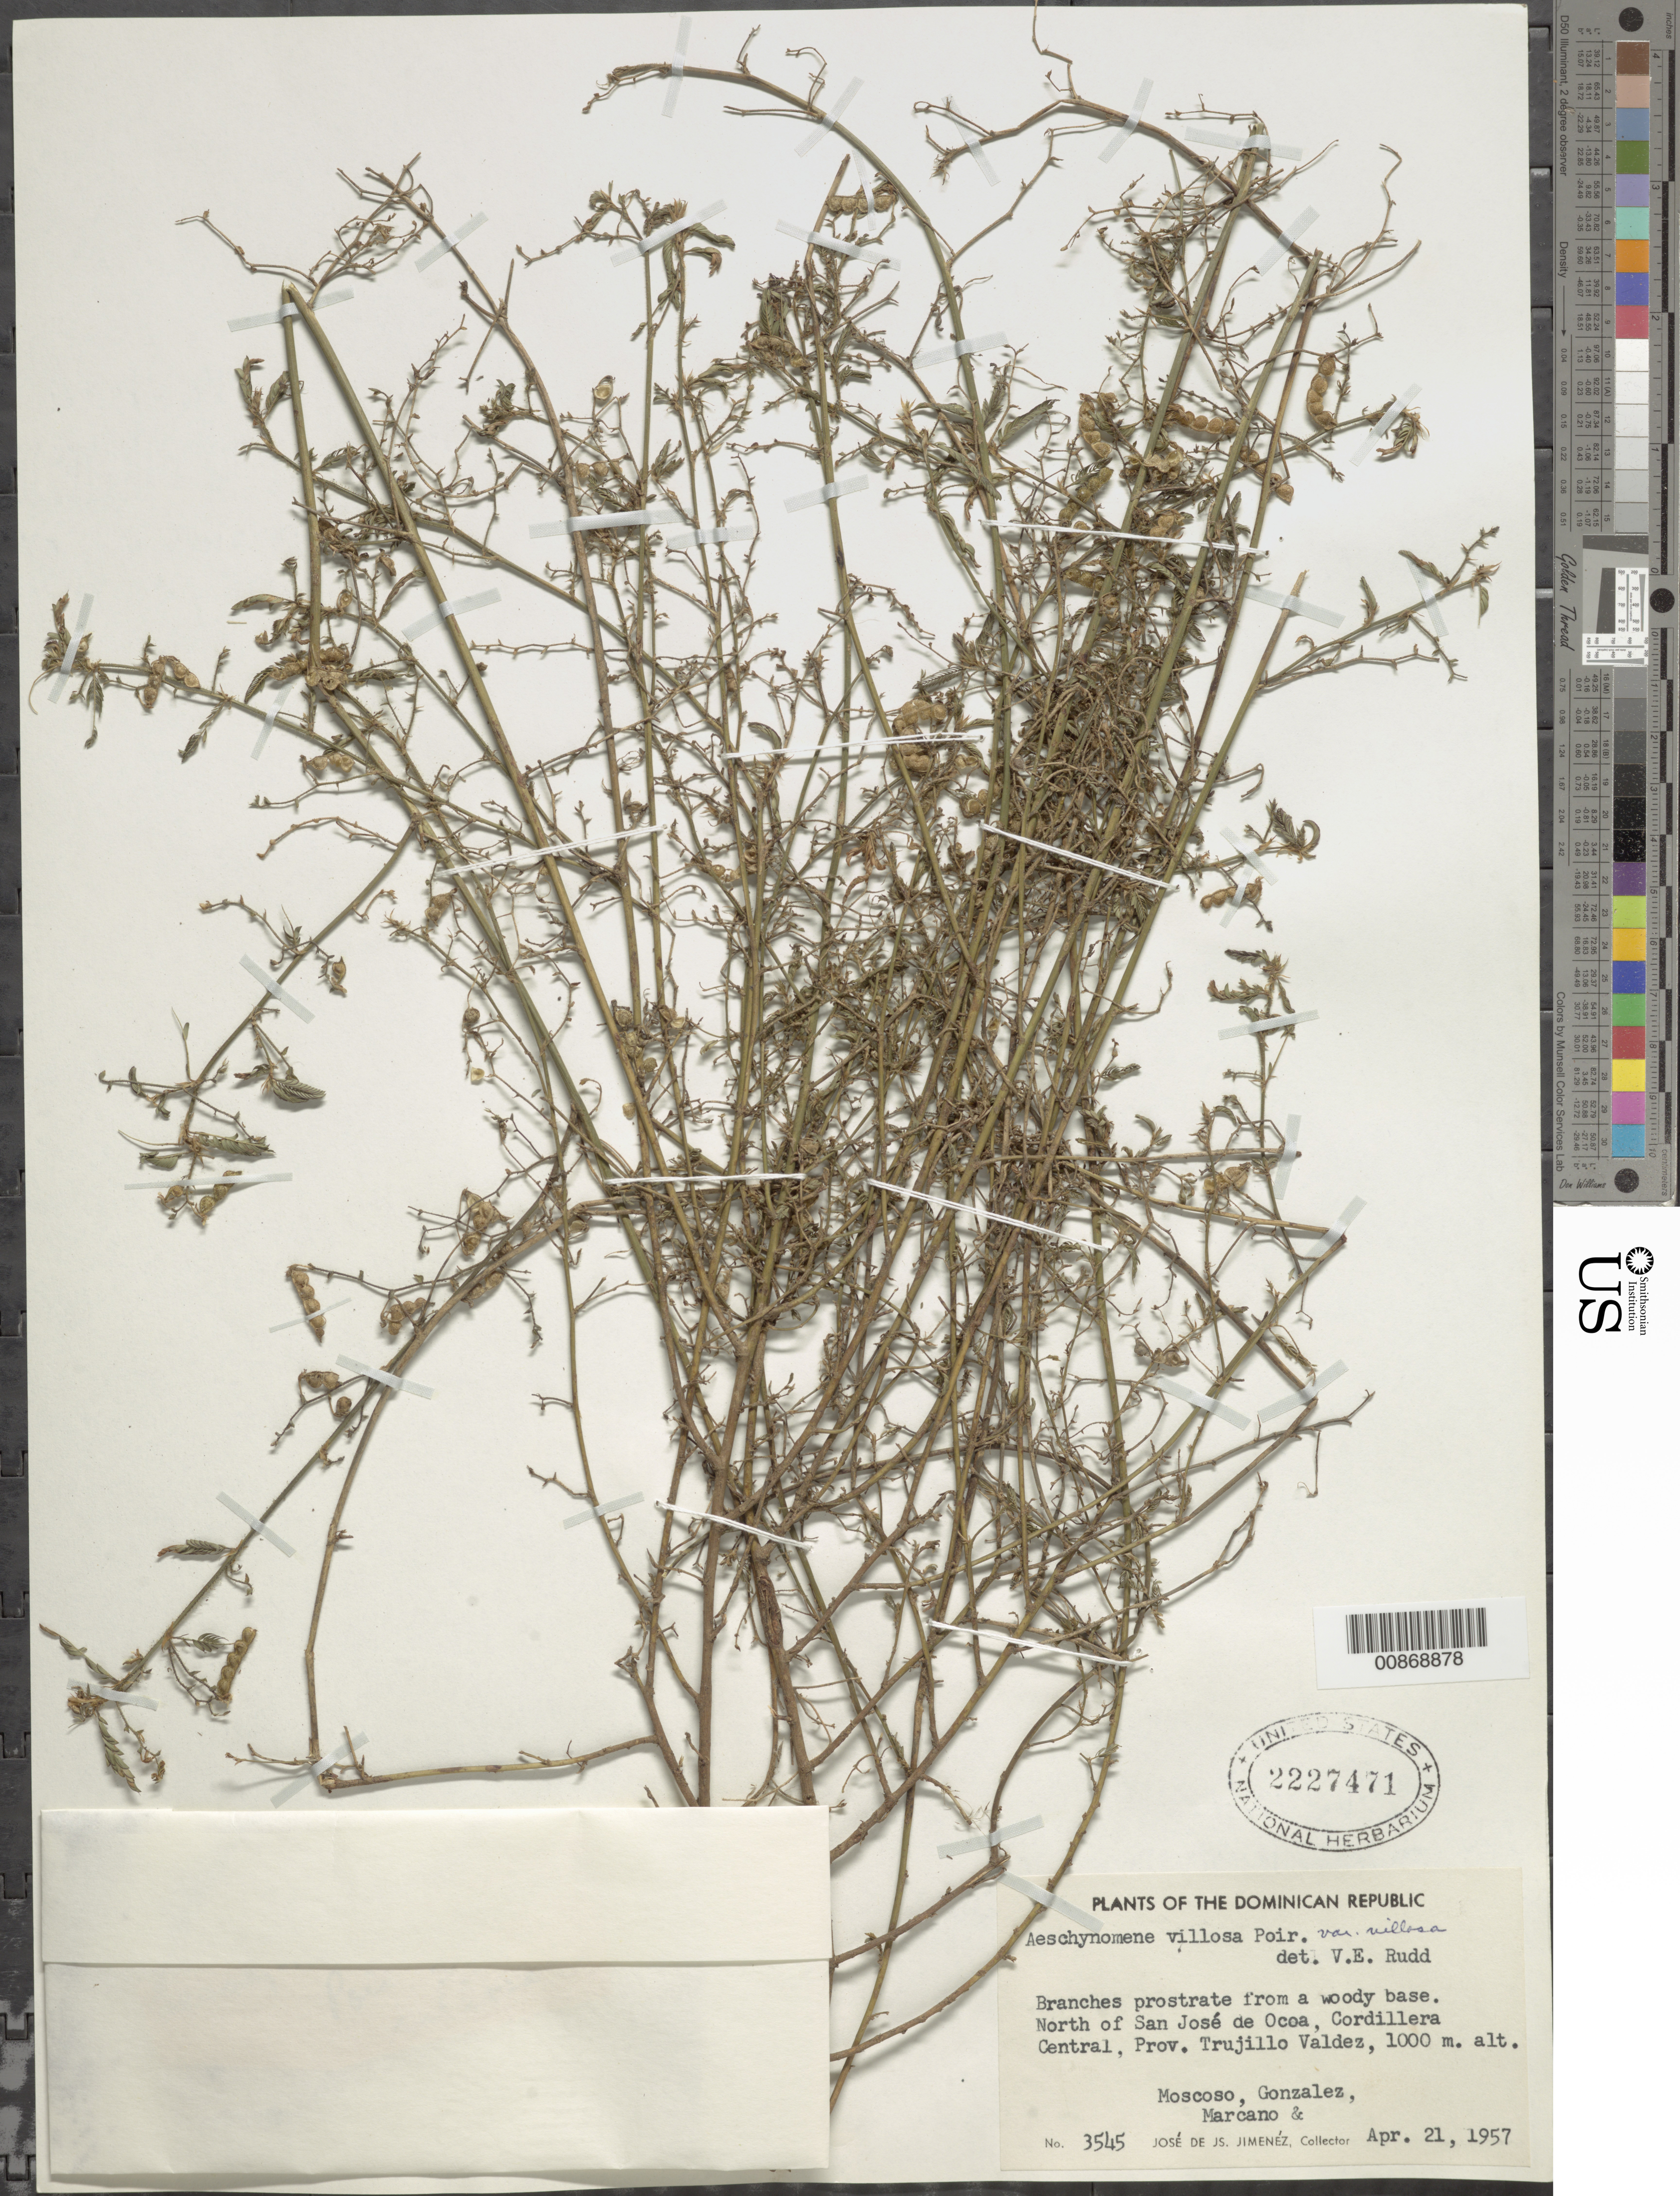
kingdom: Plantae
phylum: Tracheophyta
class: Magnoliopsida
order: Fabales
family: Fabaceae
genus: Aeschynomene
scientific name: Aeschynomene villosa var. villosa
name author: Poir.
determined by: Rudd, V. E.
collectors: J. J. Jiménez Almonte, -. Moscoso, -. Gonzalez & E. J. Marcano F.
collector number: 3545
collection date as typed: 21 Apr 1957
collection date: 1957-04-21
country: Dominican Republic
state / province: Peravia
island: Hispaniola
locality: North of San José de Ocoa, Cordillera Central, Prov. Trujillo Valdez (obsolete).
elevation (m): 1000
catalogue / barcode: US 2227471